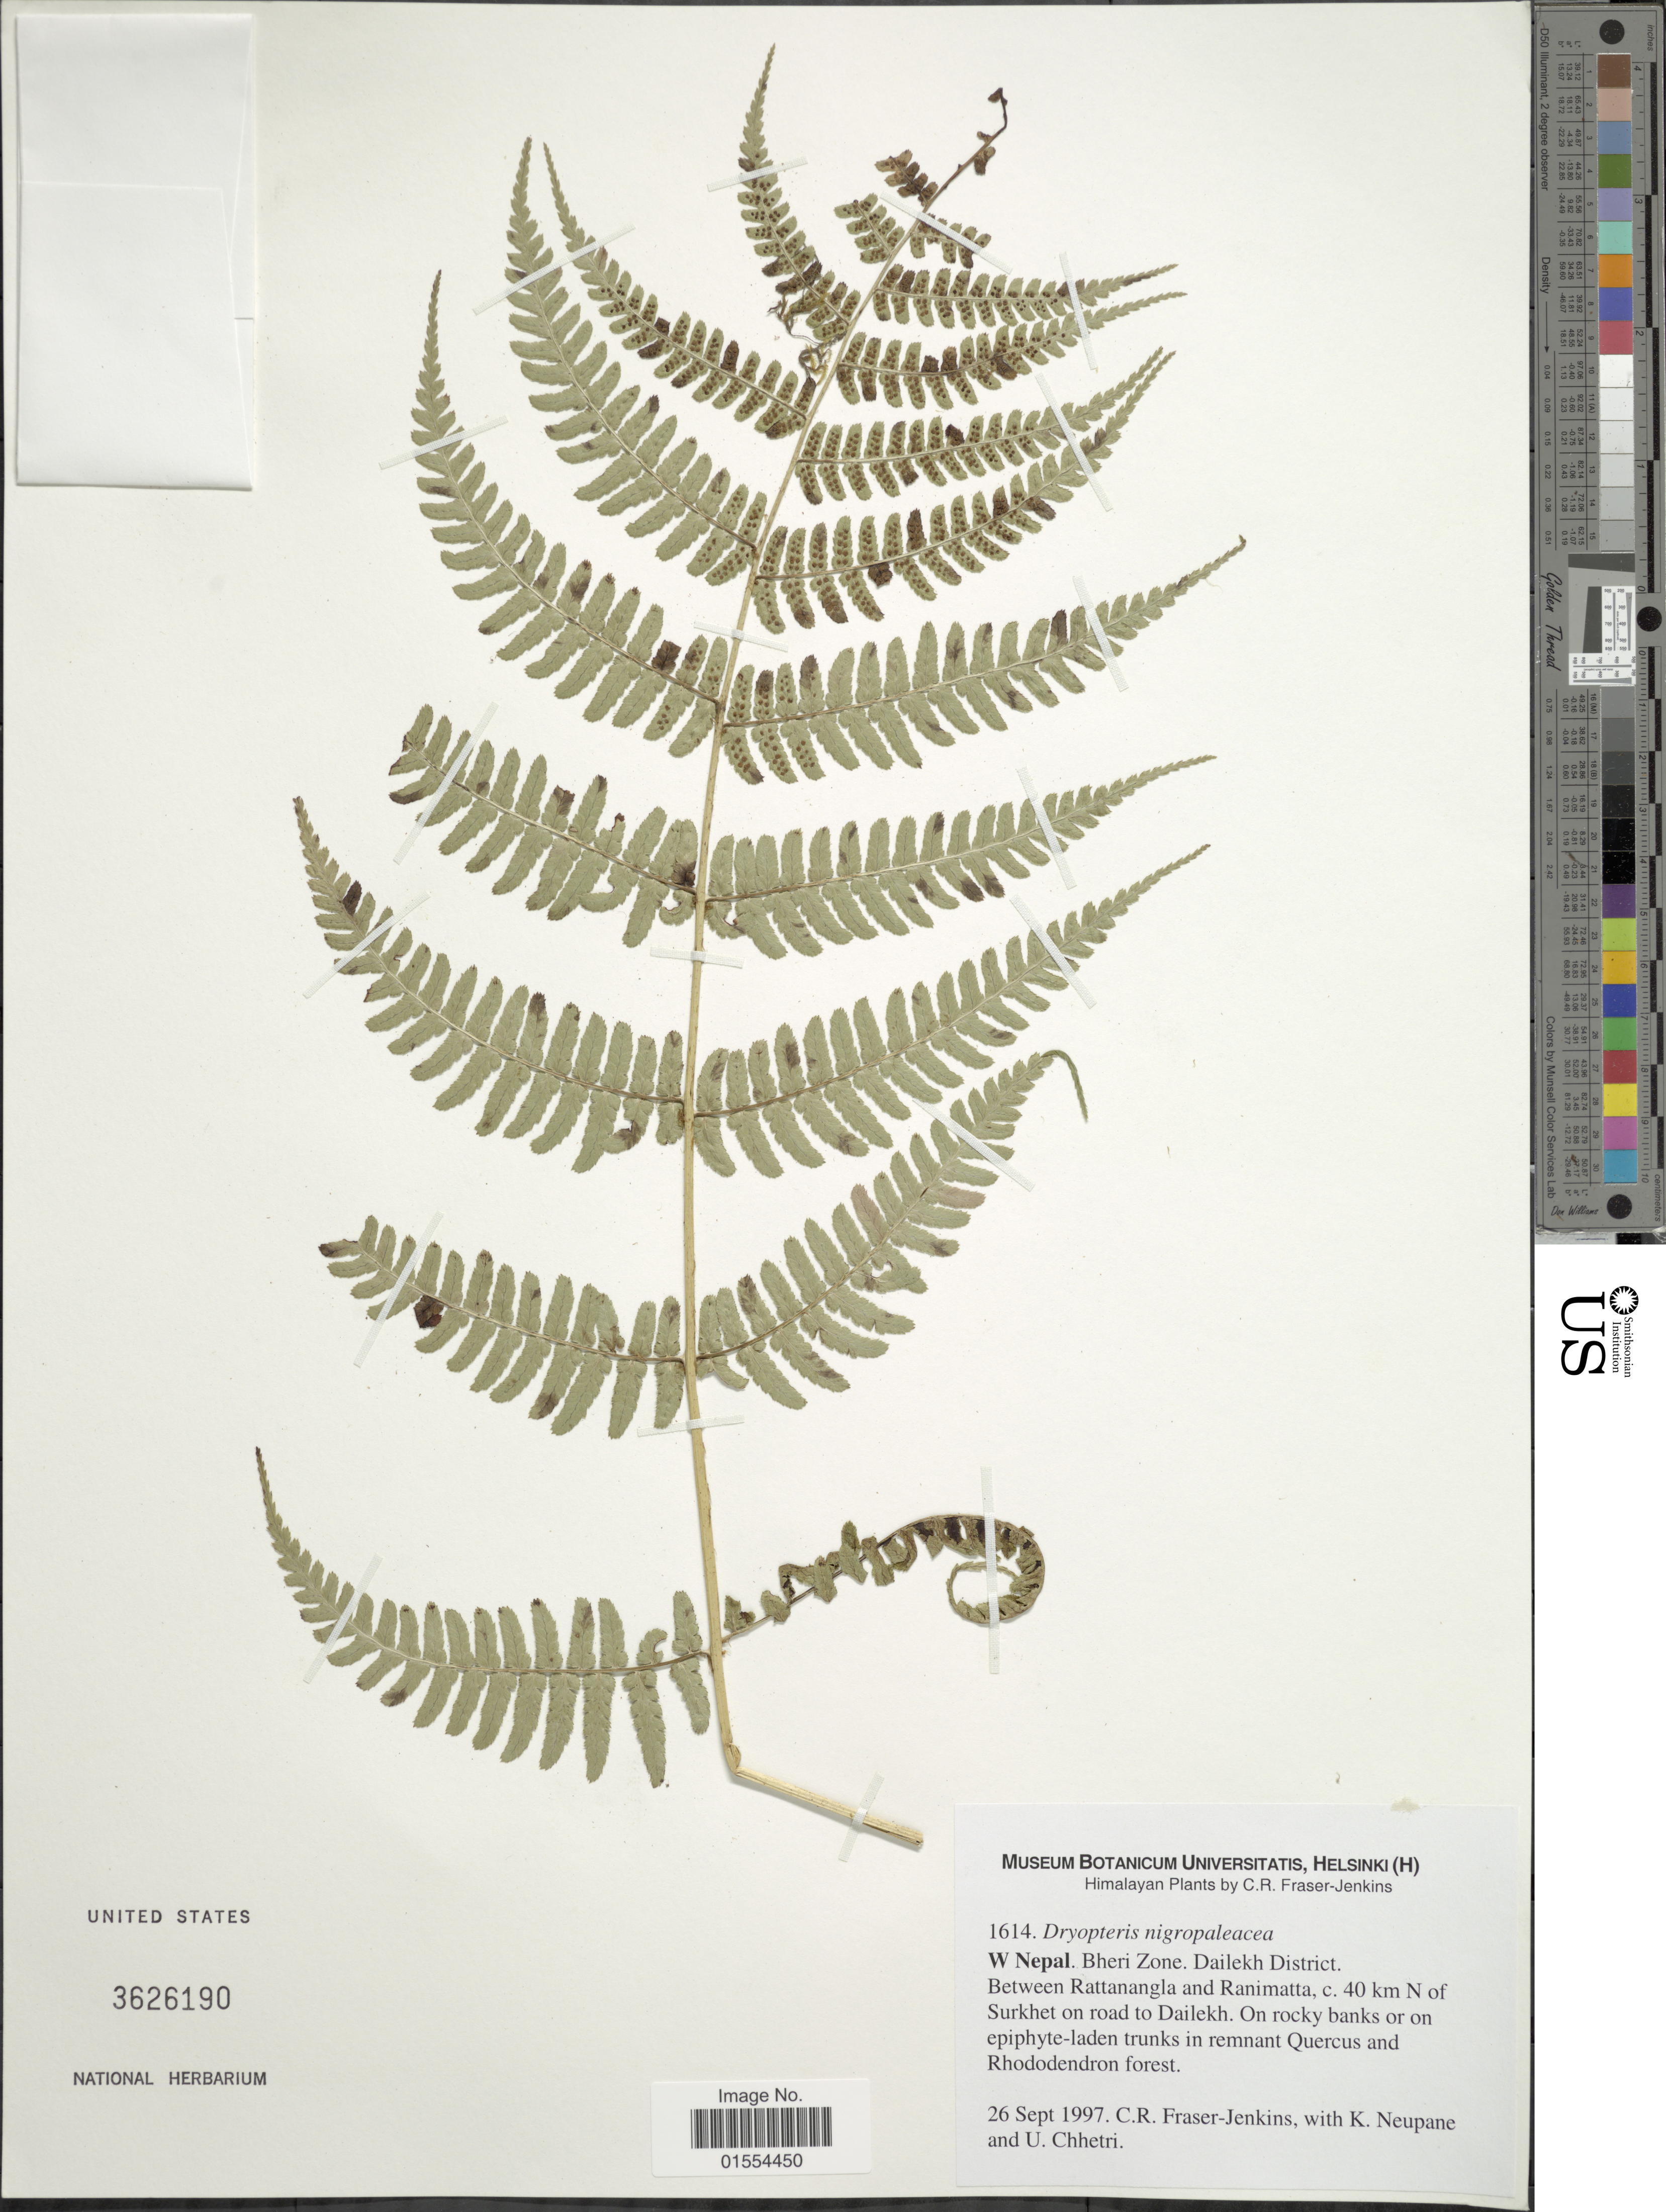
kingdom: Plantae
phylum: Tracheophyta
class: Polypodiopsida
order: Polypodiales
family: Dryopteridaceae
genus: Dryopteris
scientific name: Dryopteris nigropaleacea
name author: (Fraser-Jenk.) Fraser-Jenk.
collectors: C. R. Fraser-Jenkins, K. Neupane & U. Chhetri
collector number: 1614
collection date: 1997-09-26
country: Nepal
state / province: Bheri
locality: Himalayan, W. Nepal. Behro Zone, Dailekhdistrict. Between Rattanangala and Ranimatta, c. 40 km N of Surkhet on road to Dailekh.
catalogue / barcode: US 3626190